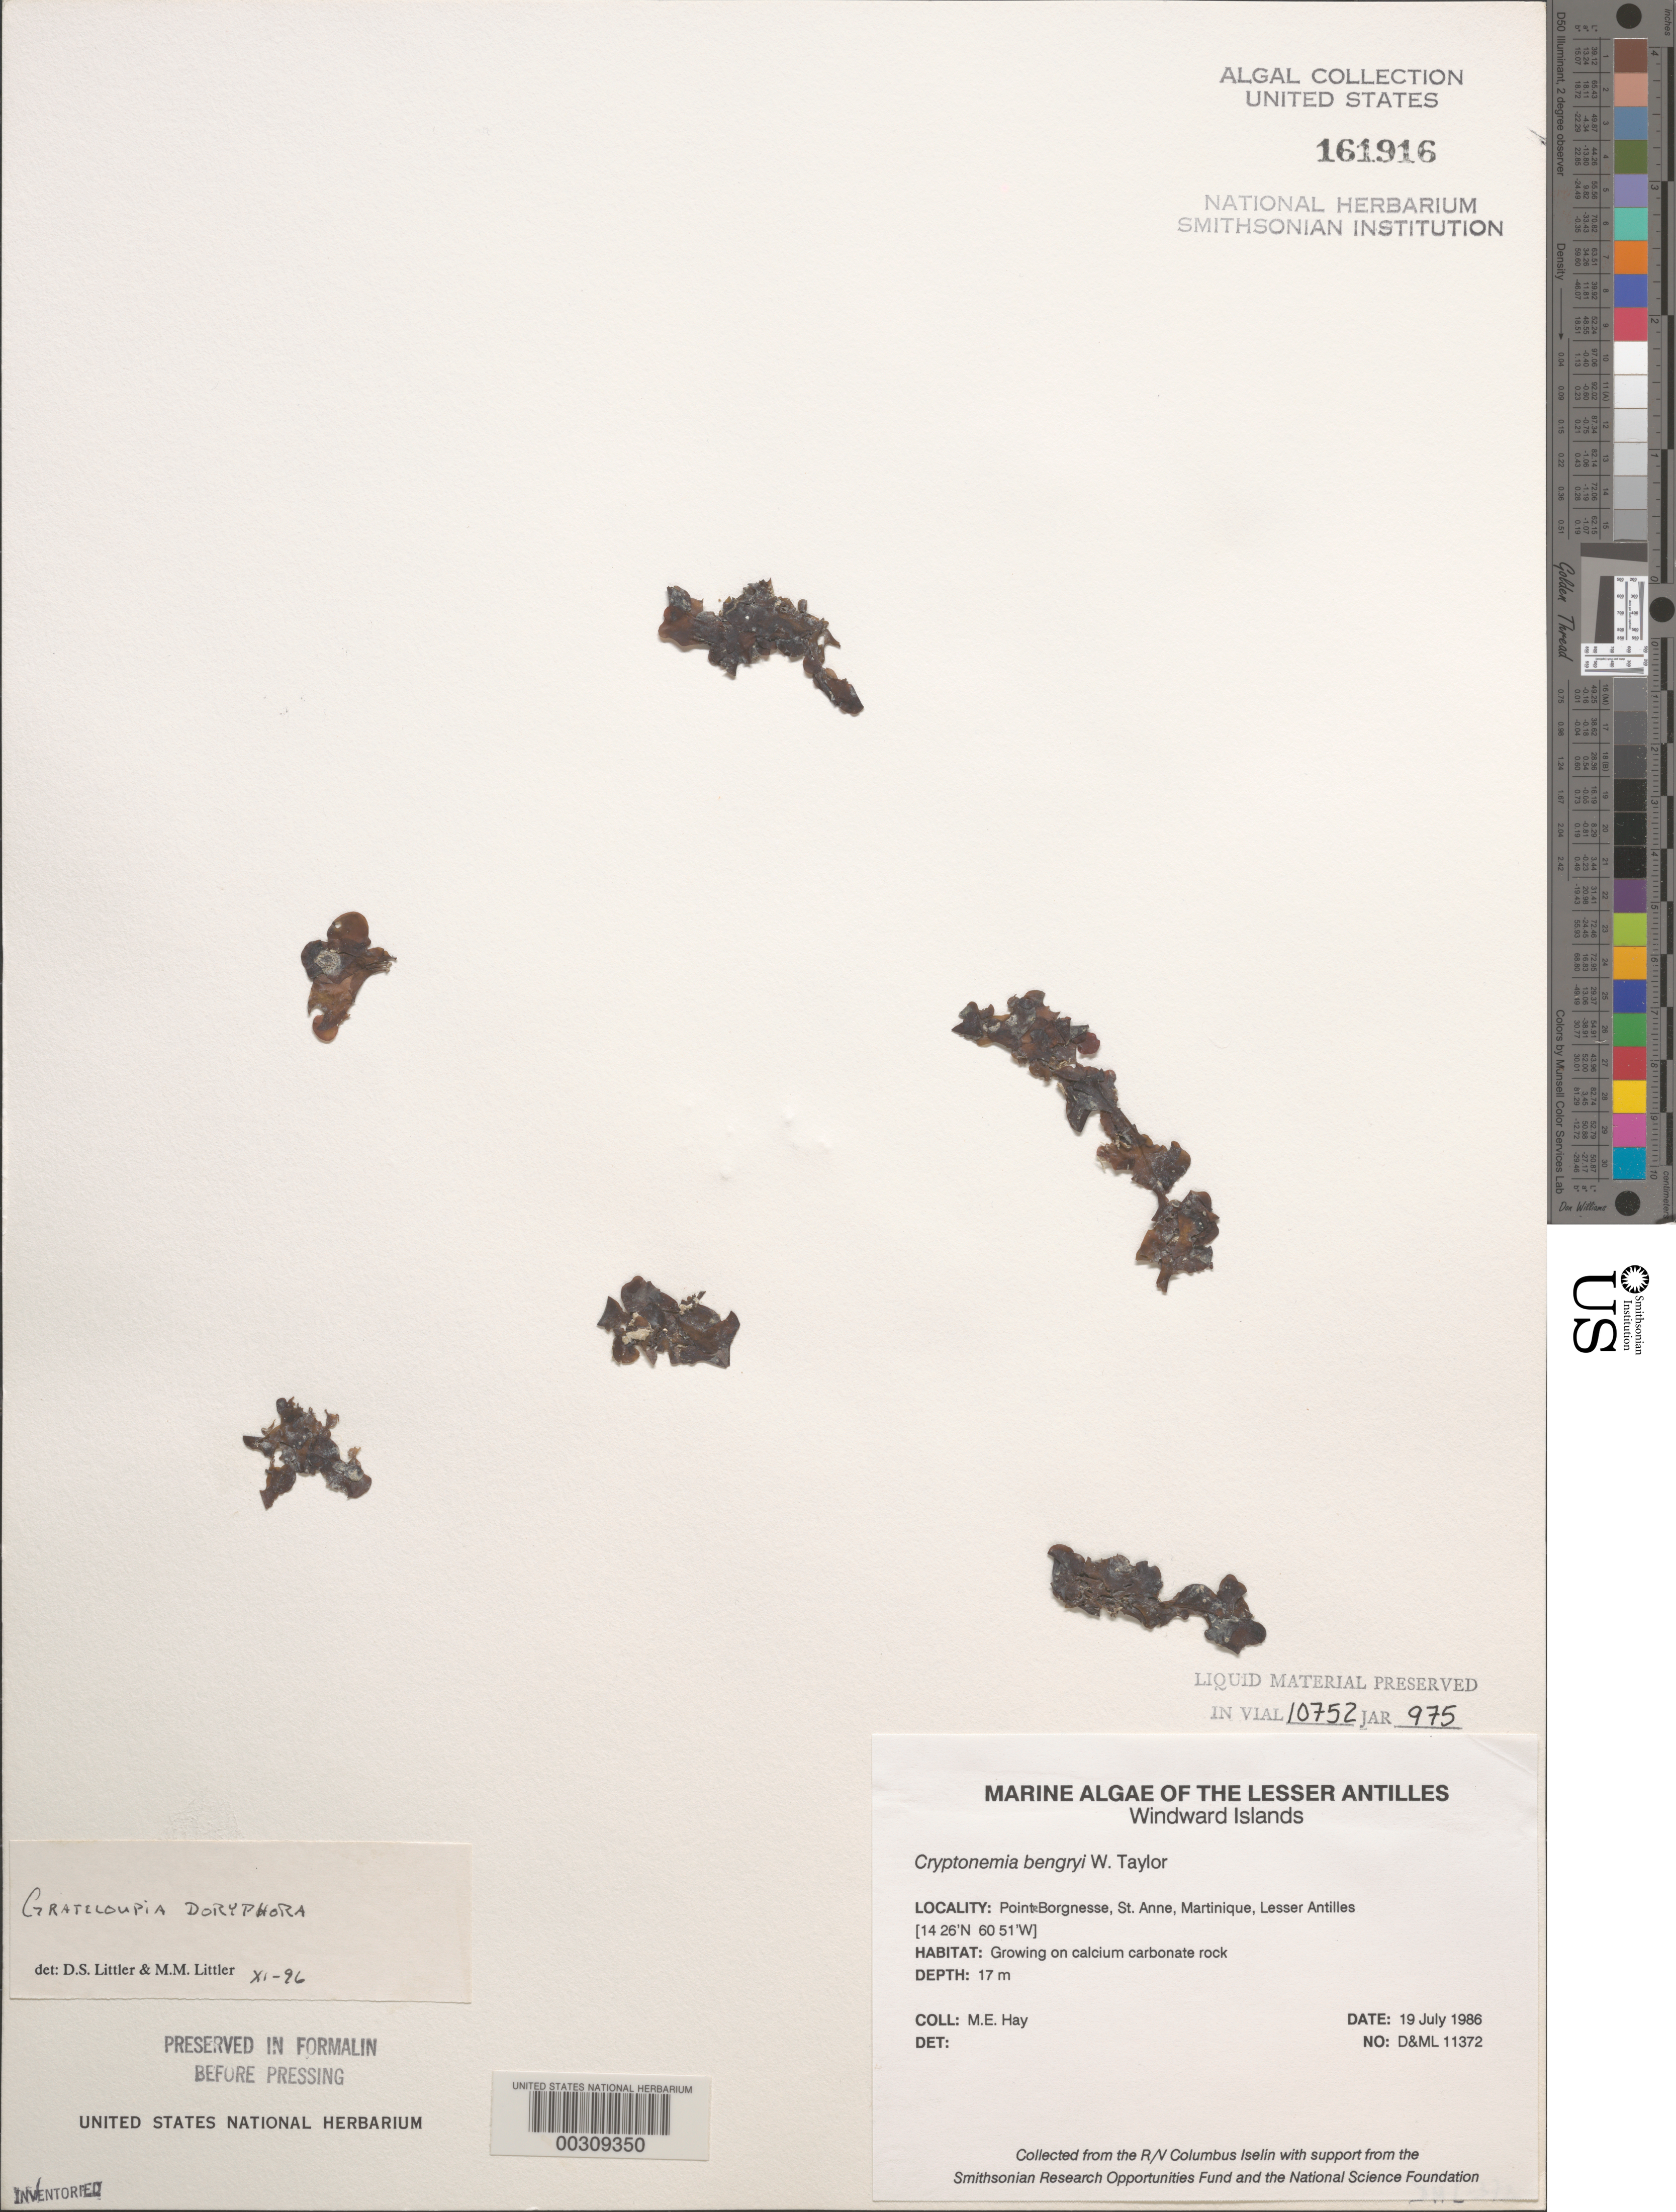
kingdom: Plantae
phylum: Rhodophyta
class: Florideophyceae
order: Halymeniales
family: Halymeniaceae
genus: Cryptonemia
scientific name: Cryptonemia bengryi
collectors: M. E. Hay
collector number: D&ML 11372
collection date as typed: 19 Jul 1986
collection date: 1986-07-19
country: Martinique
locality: Pointe Borgnesse, St. Anne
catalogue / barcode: US 161916